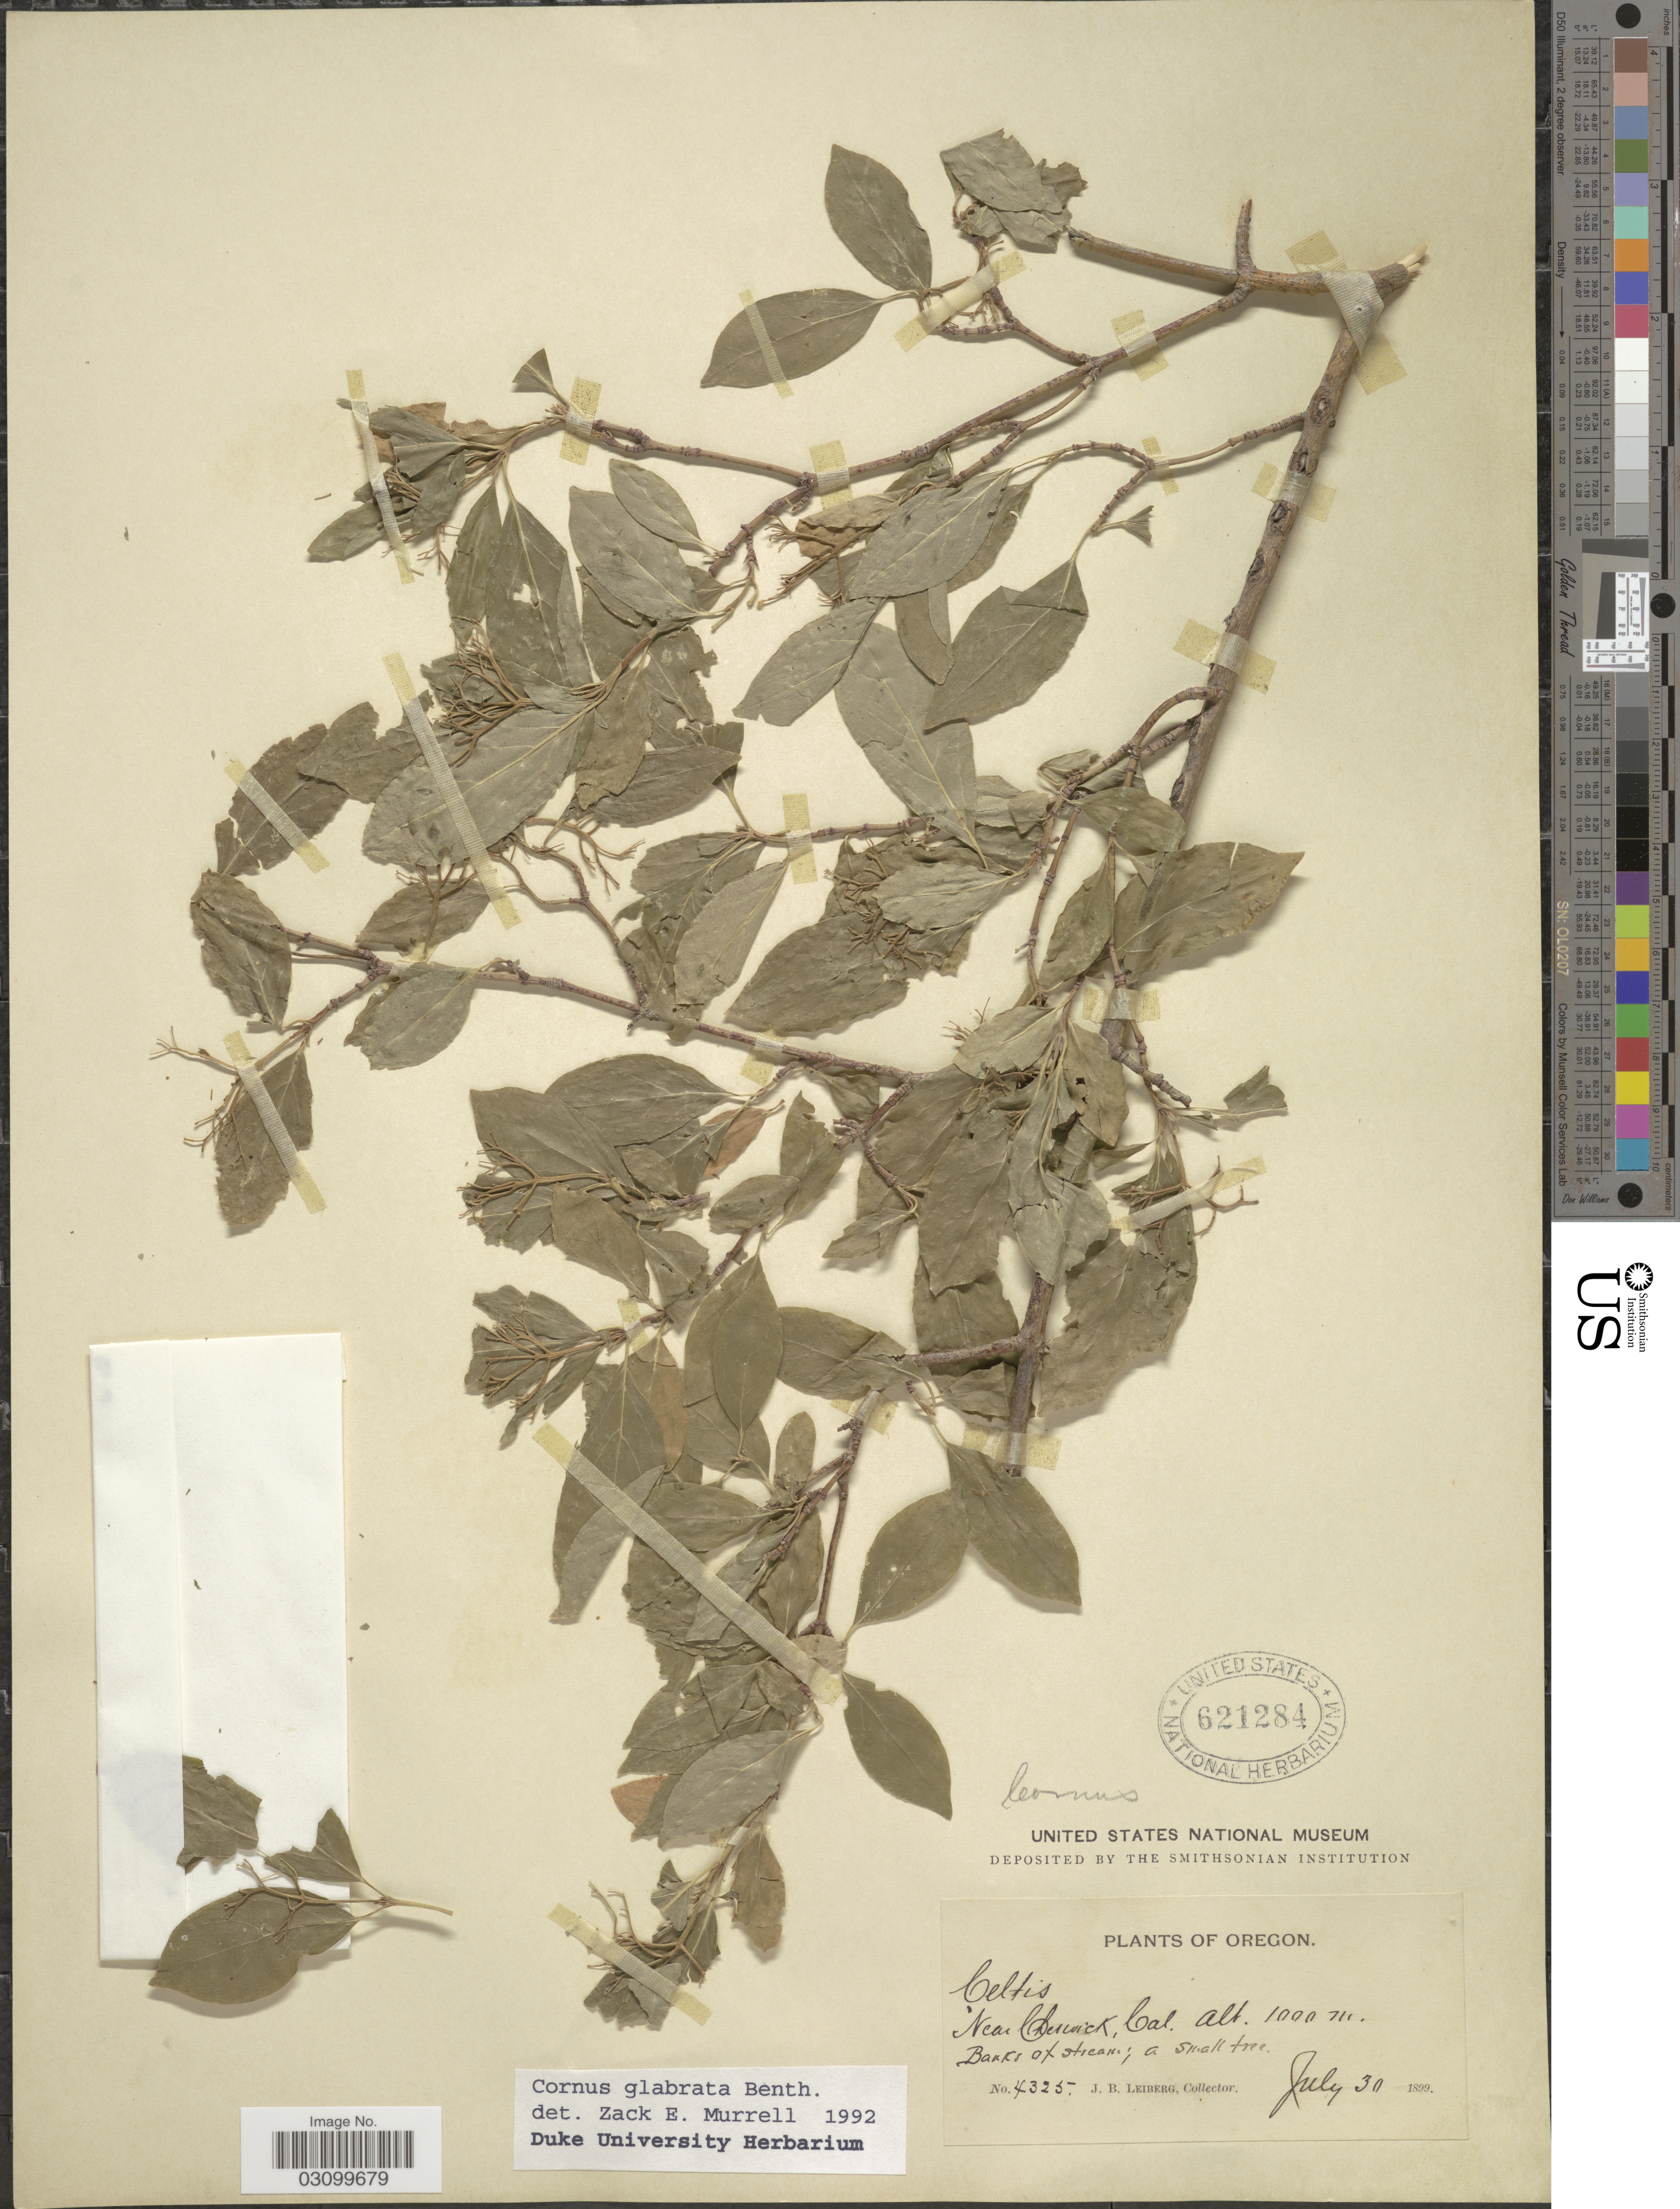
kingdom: Plantae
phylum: Tracheophyta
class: Magnoliopsida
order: Cornales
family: Cornaceae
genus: Cornus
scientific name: Cornus glabrata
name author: Benth.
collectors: J. B. Leiberg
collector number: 4325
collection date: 1899-07-30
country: United States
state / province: Oregon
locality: Near Cheswick, Cal.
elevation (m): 1000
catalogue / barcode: US 621284